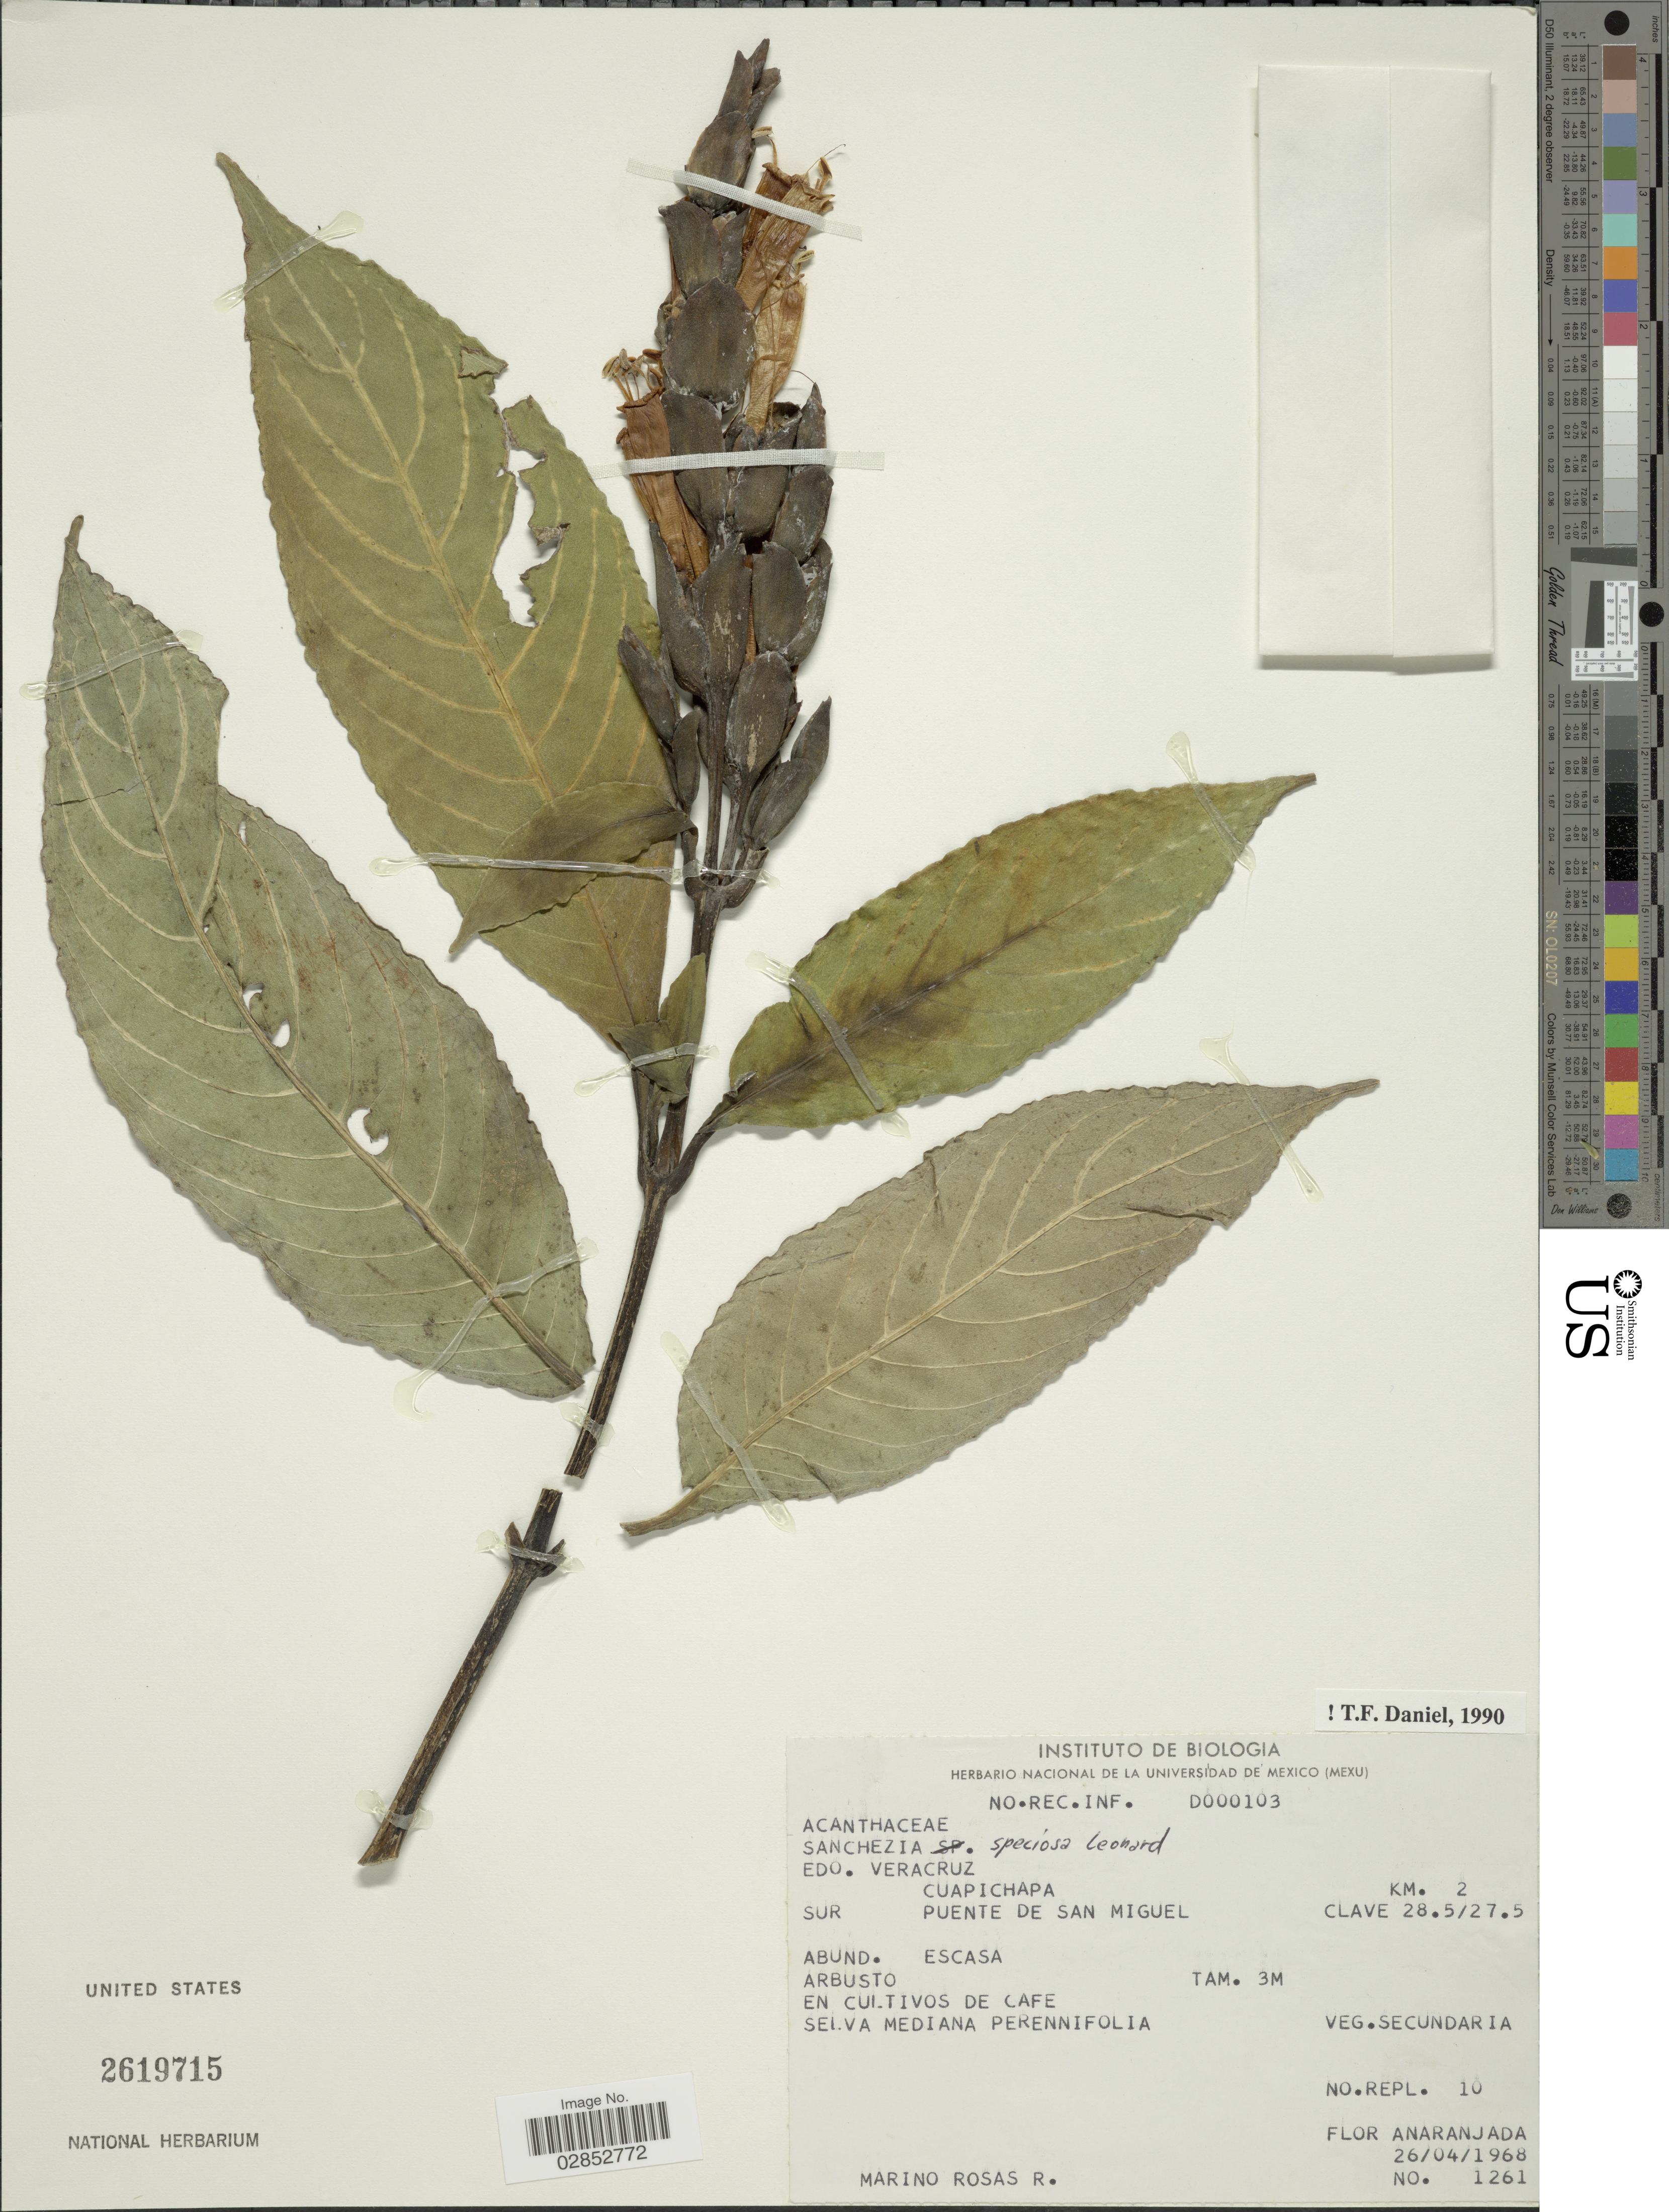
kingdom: Plantae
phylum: Tracheophyta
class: Magnoliopsida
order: Lamiales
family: Acanthaceae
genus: Sanchezia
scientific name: Sanchezia oblonga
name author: Ruiz & Pav.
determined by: Azevedo, Igor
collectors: M. Rosas R.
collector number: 1261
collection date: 1968-04-26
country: Mexico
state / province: Veracruz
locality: Edo. Veracruz. Cuapichapa km. 2 Sur Puente de San Miguel. Clave 28.5/ 27.5.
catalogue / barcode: US 2619715